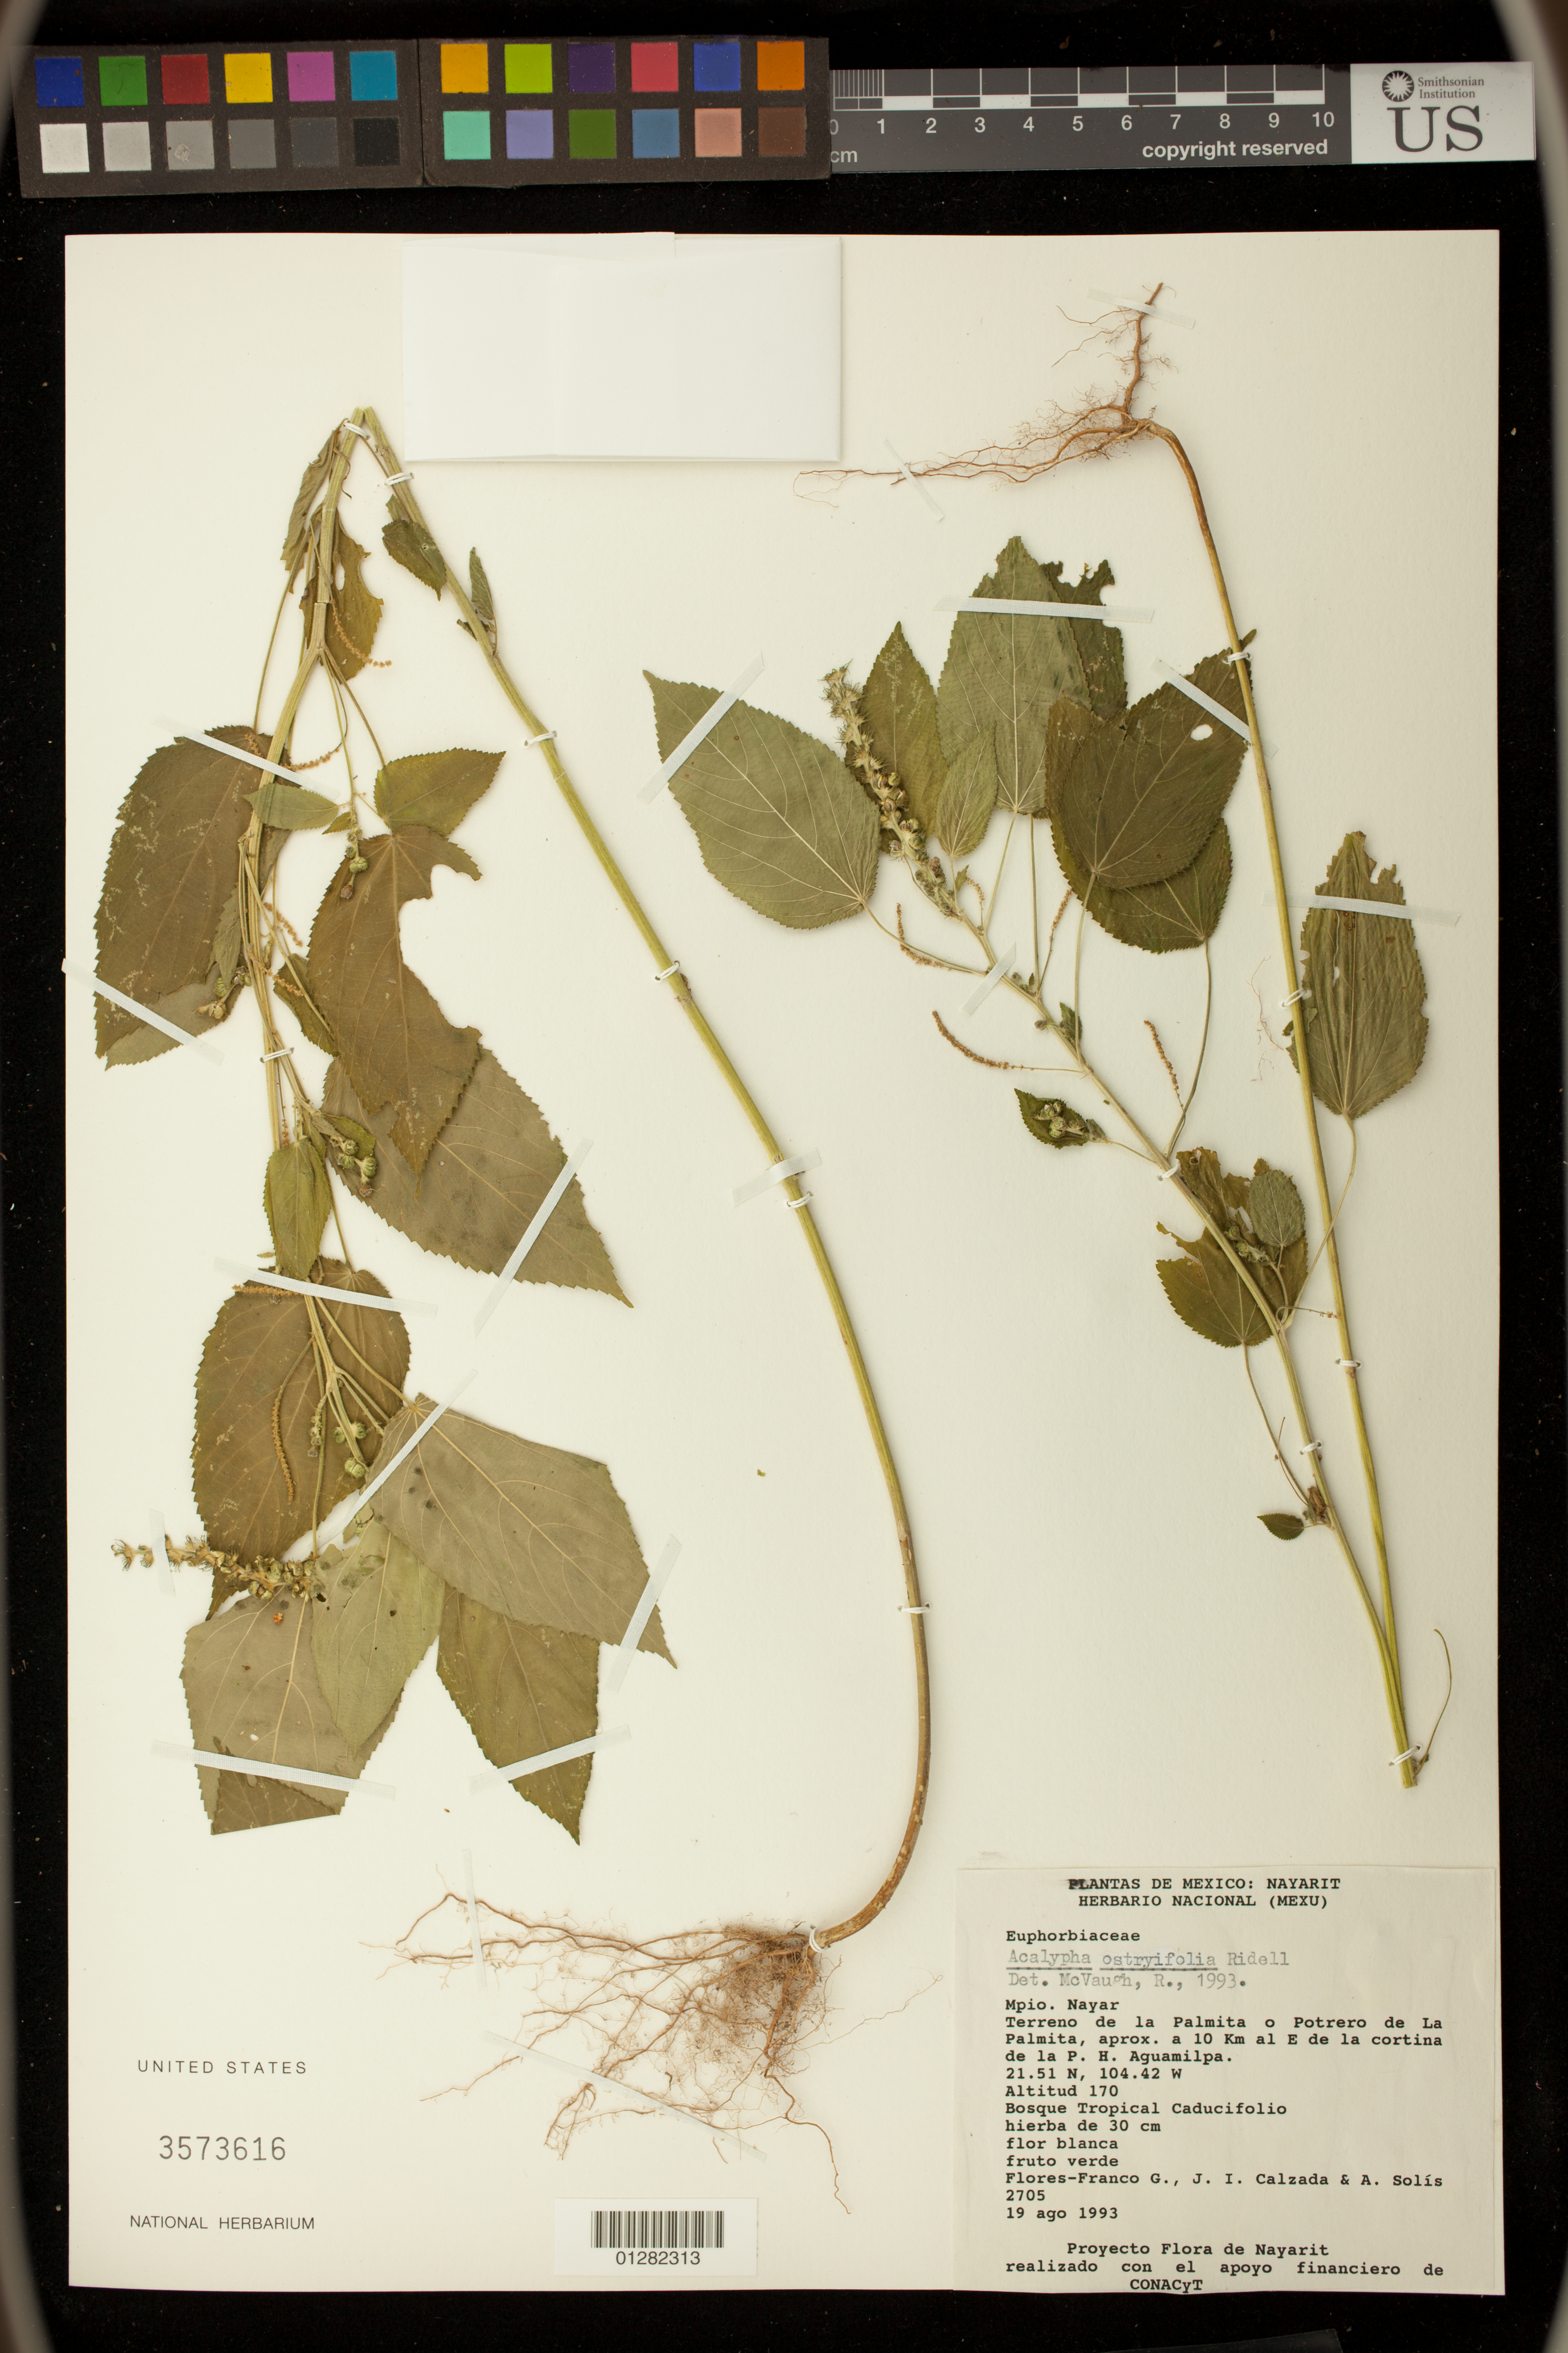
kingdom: Plantae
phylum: Tracheophyta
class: Magnoliopsida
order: Malpighiales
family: Euphorbiaceae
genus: Acalypha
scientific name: Acalypha ostryifolia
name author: Ridd.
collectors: P. C. Standley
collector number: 2705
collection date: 1993-08-19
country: Mexico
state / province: Nayarit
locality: Mpio. Nayar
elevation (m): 170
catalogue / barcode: US 3573616